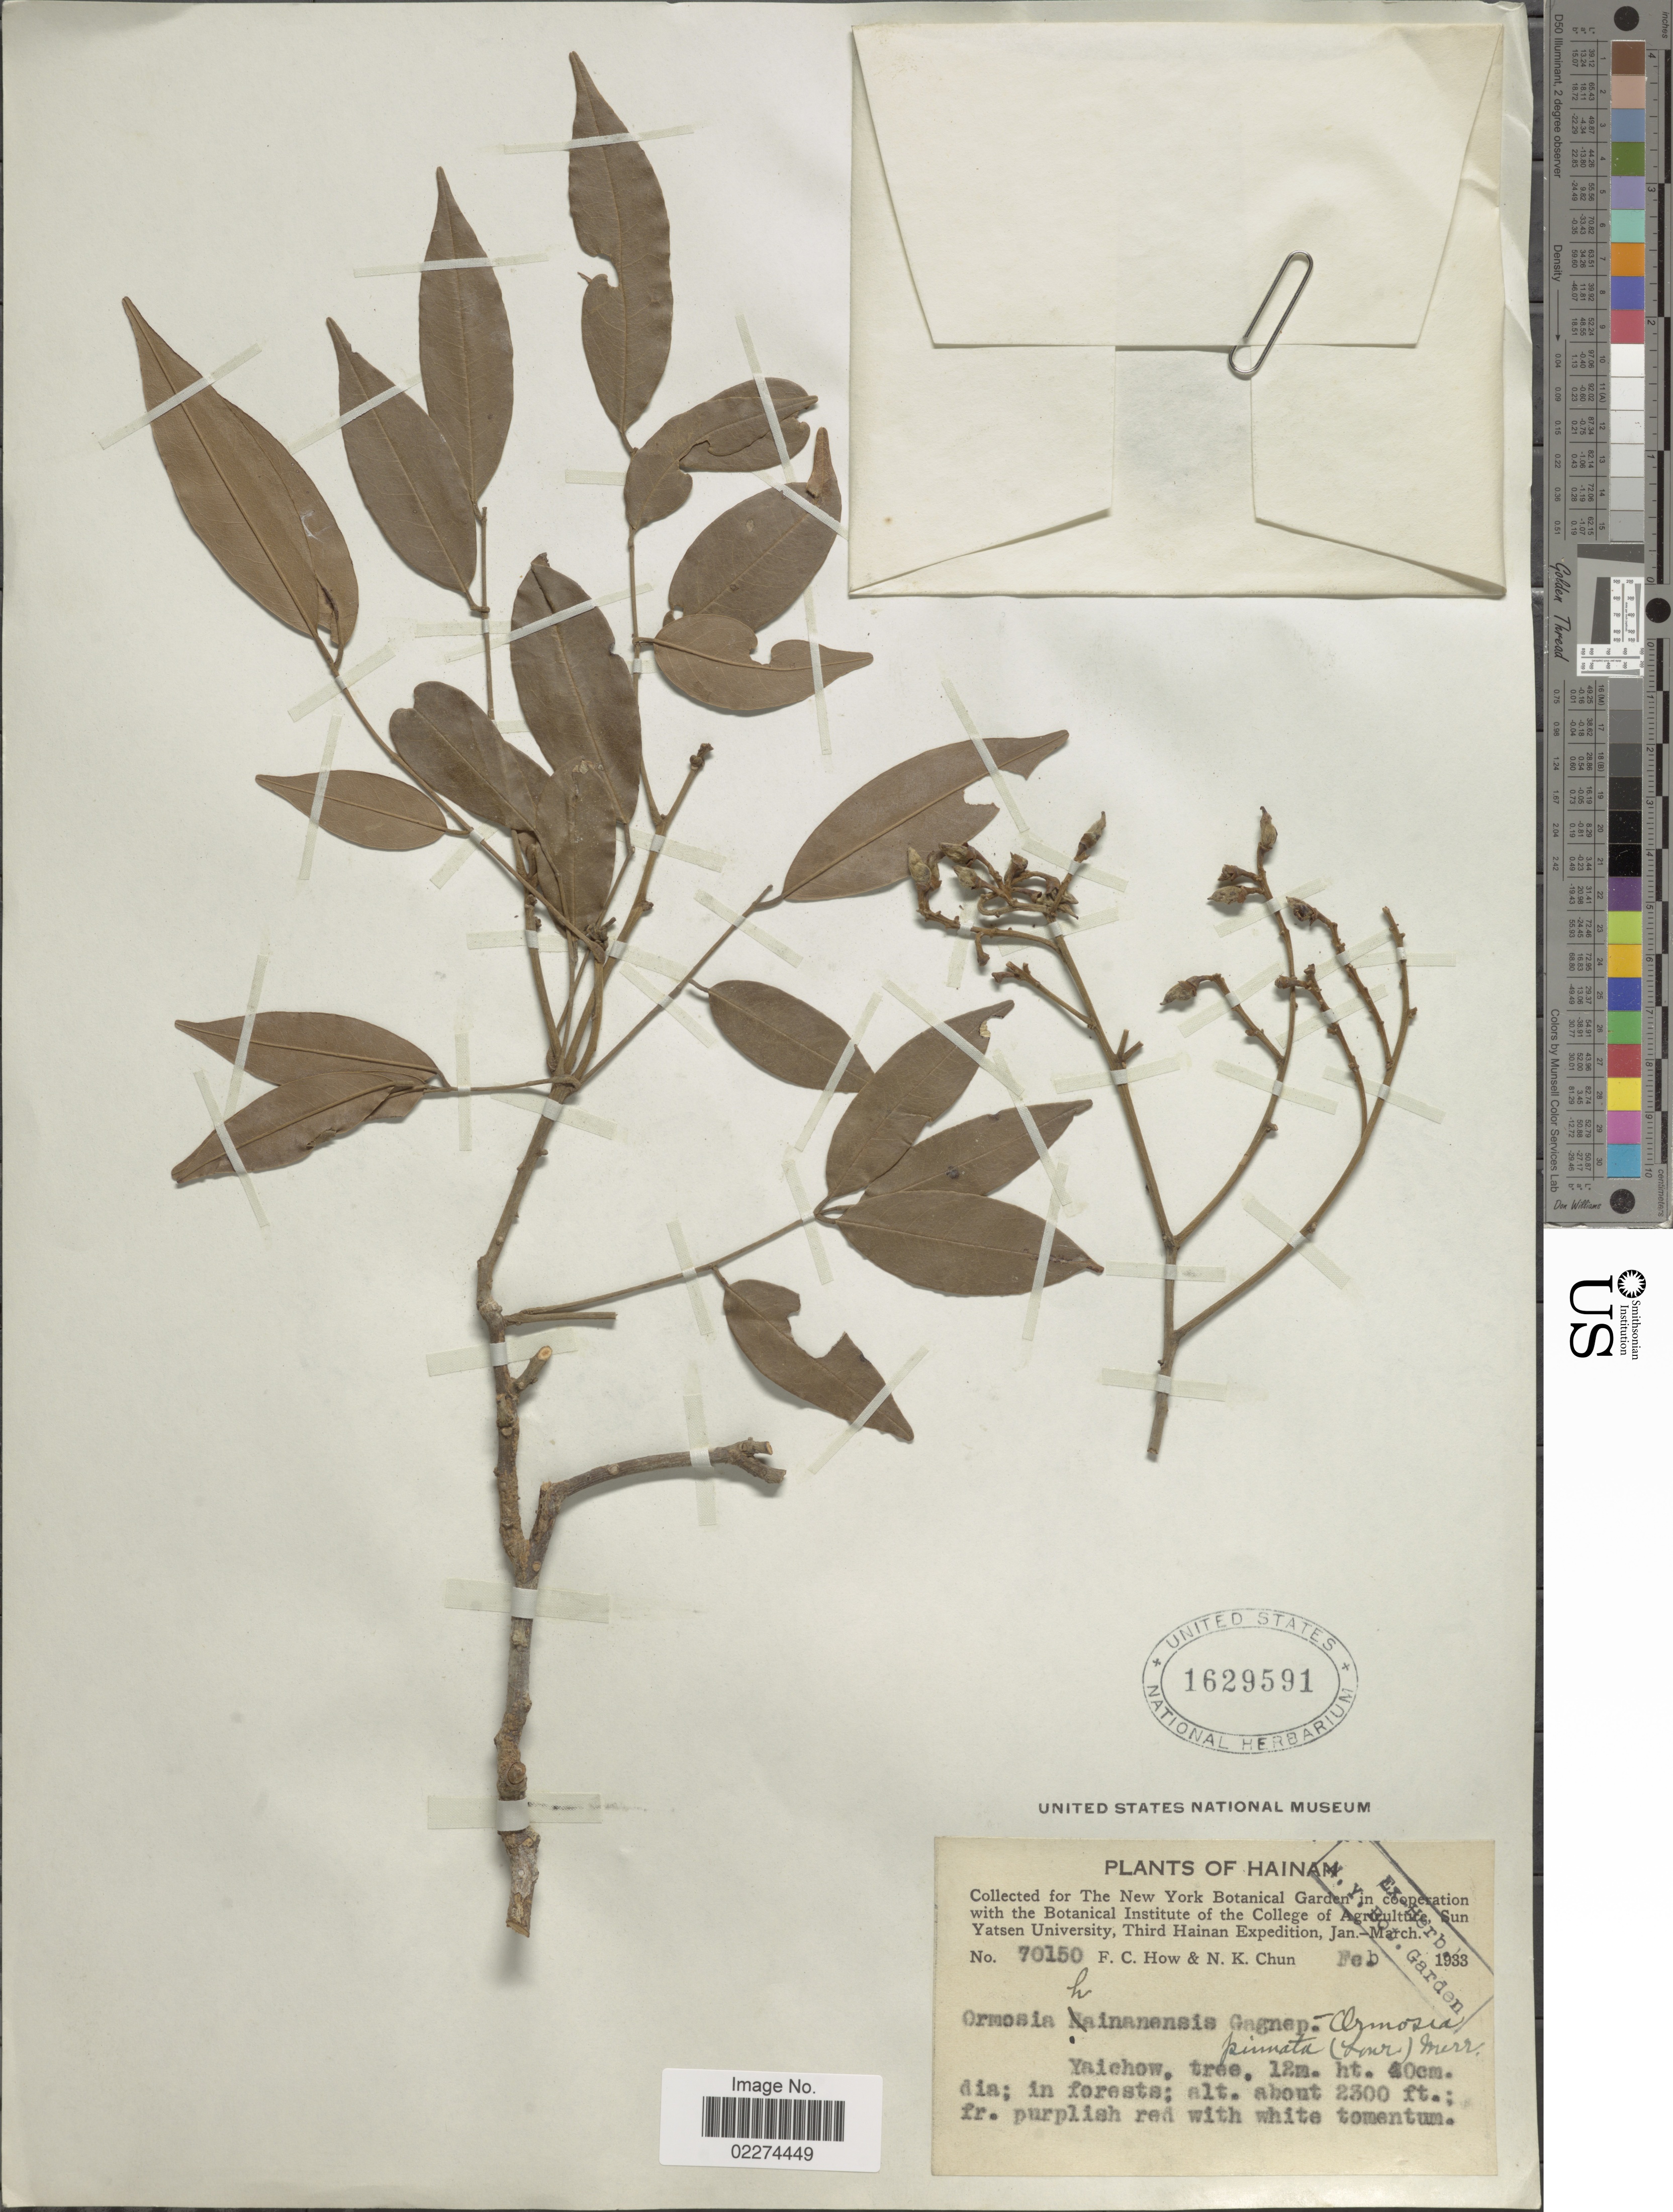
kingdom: Plantae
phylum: Tracheophyta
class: Magnoliopsida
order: Fabales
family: Fabaceae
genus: Ormosia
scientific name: Ormosia pinnata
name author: (Lour.) Merr.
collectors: F. C. How & N. K. Chun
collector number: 70150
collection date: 1933-02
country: China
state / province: Hainan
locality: Hainan, Yaichow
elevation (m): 701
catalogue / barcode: US 1629591